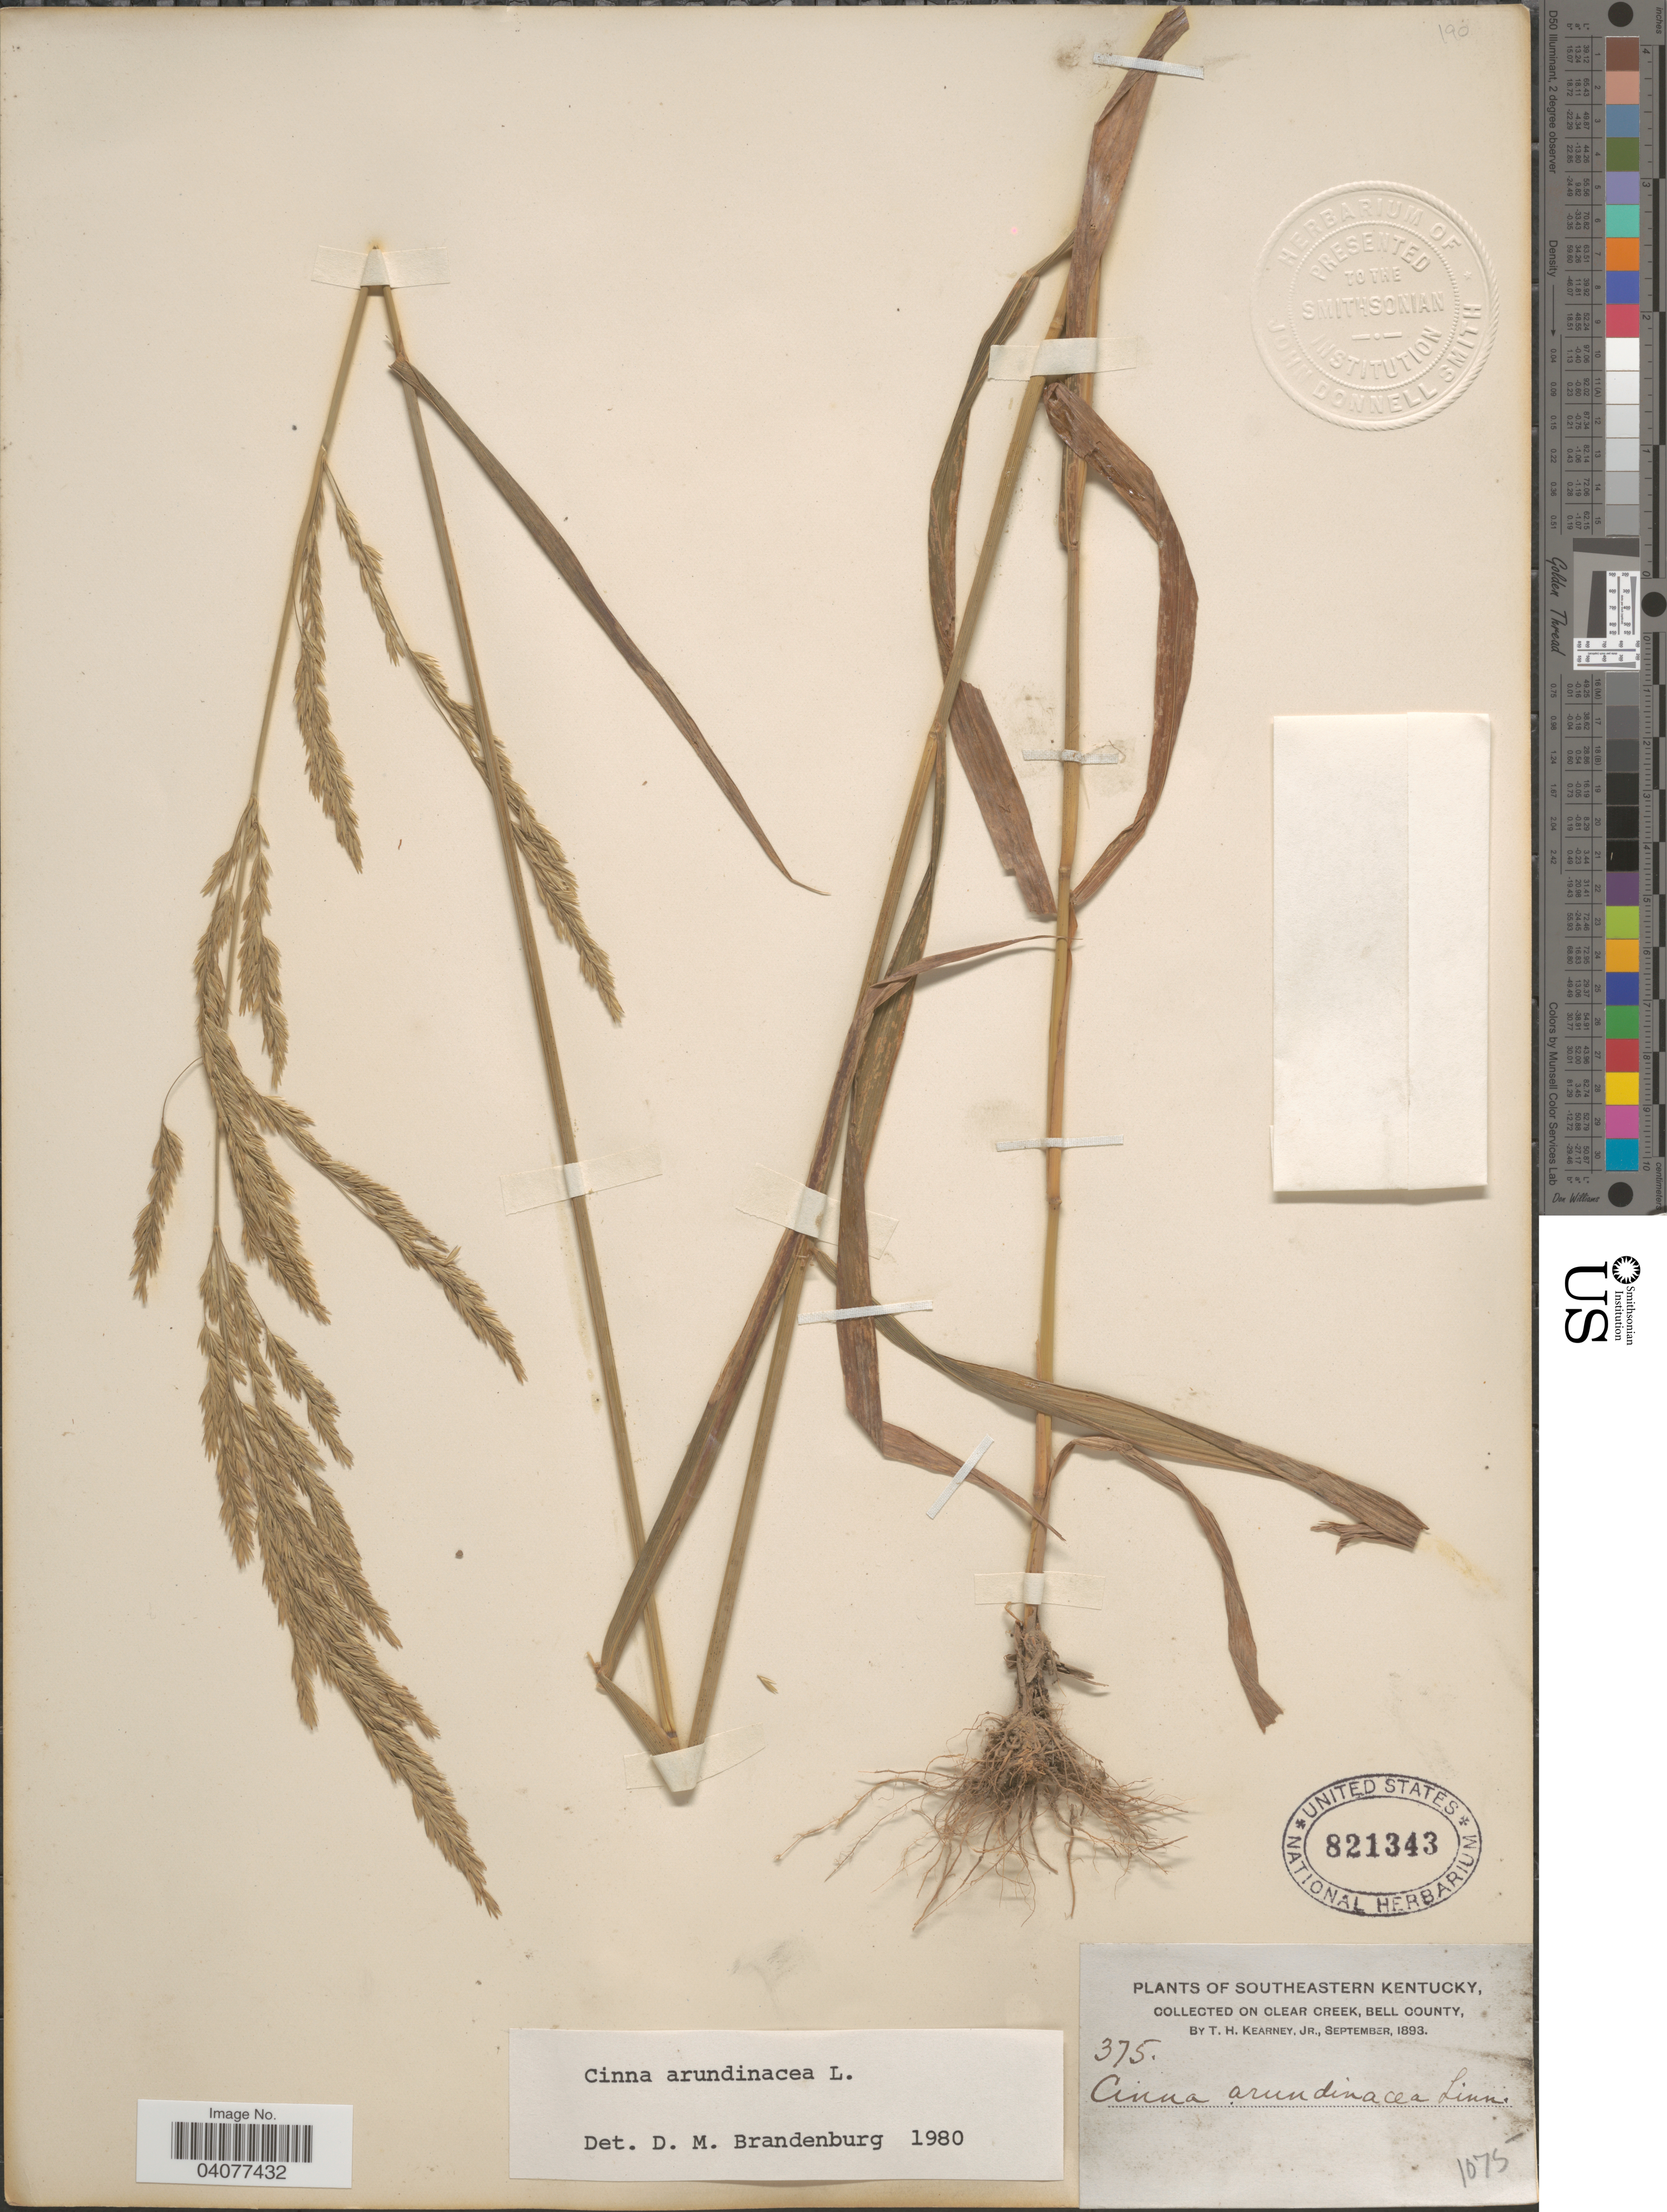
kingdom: Plantae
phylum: Tracheophyta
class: Liliopsida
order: Poales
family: Poaceae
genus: Cinna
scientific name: Cinna arundinacea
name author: L.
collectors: T. H. Kearney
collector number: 375/1075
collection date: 1893-09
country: United States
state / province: Kentucky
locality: Southeastern Kentucky. On Clear Creek, Bell County.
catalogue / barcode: US 821343